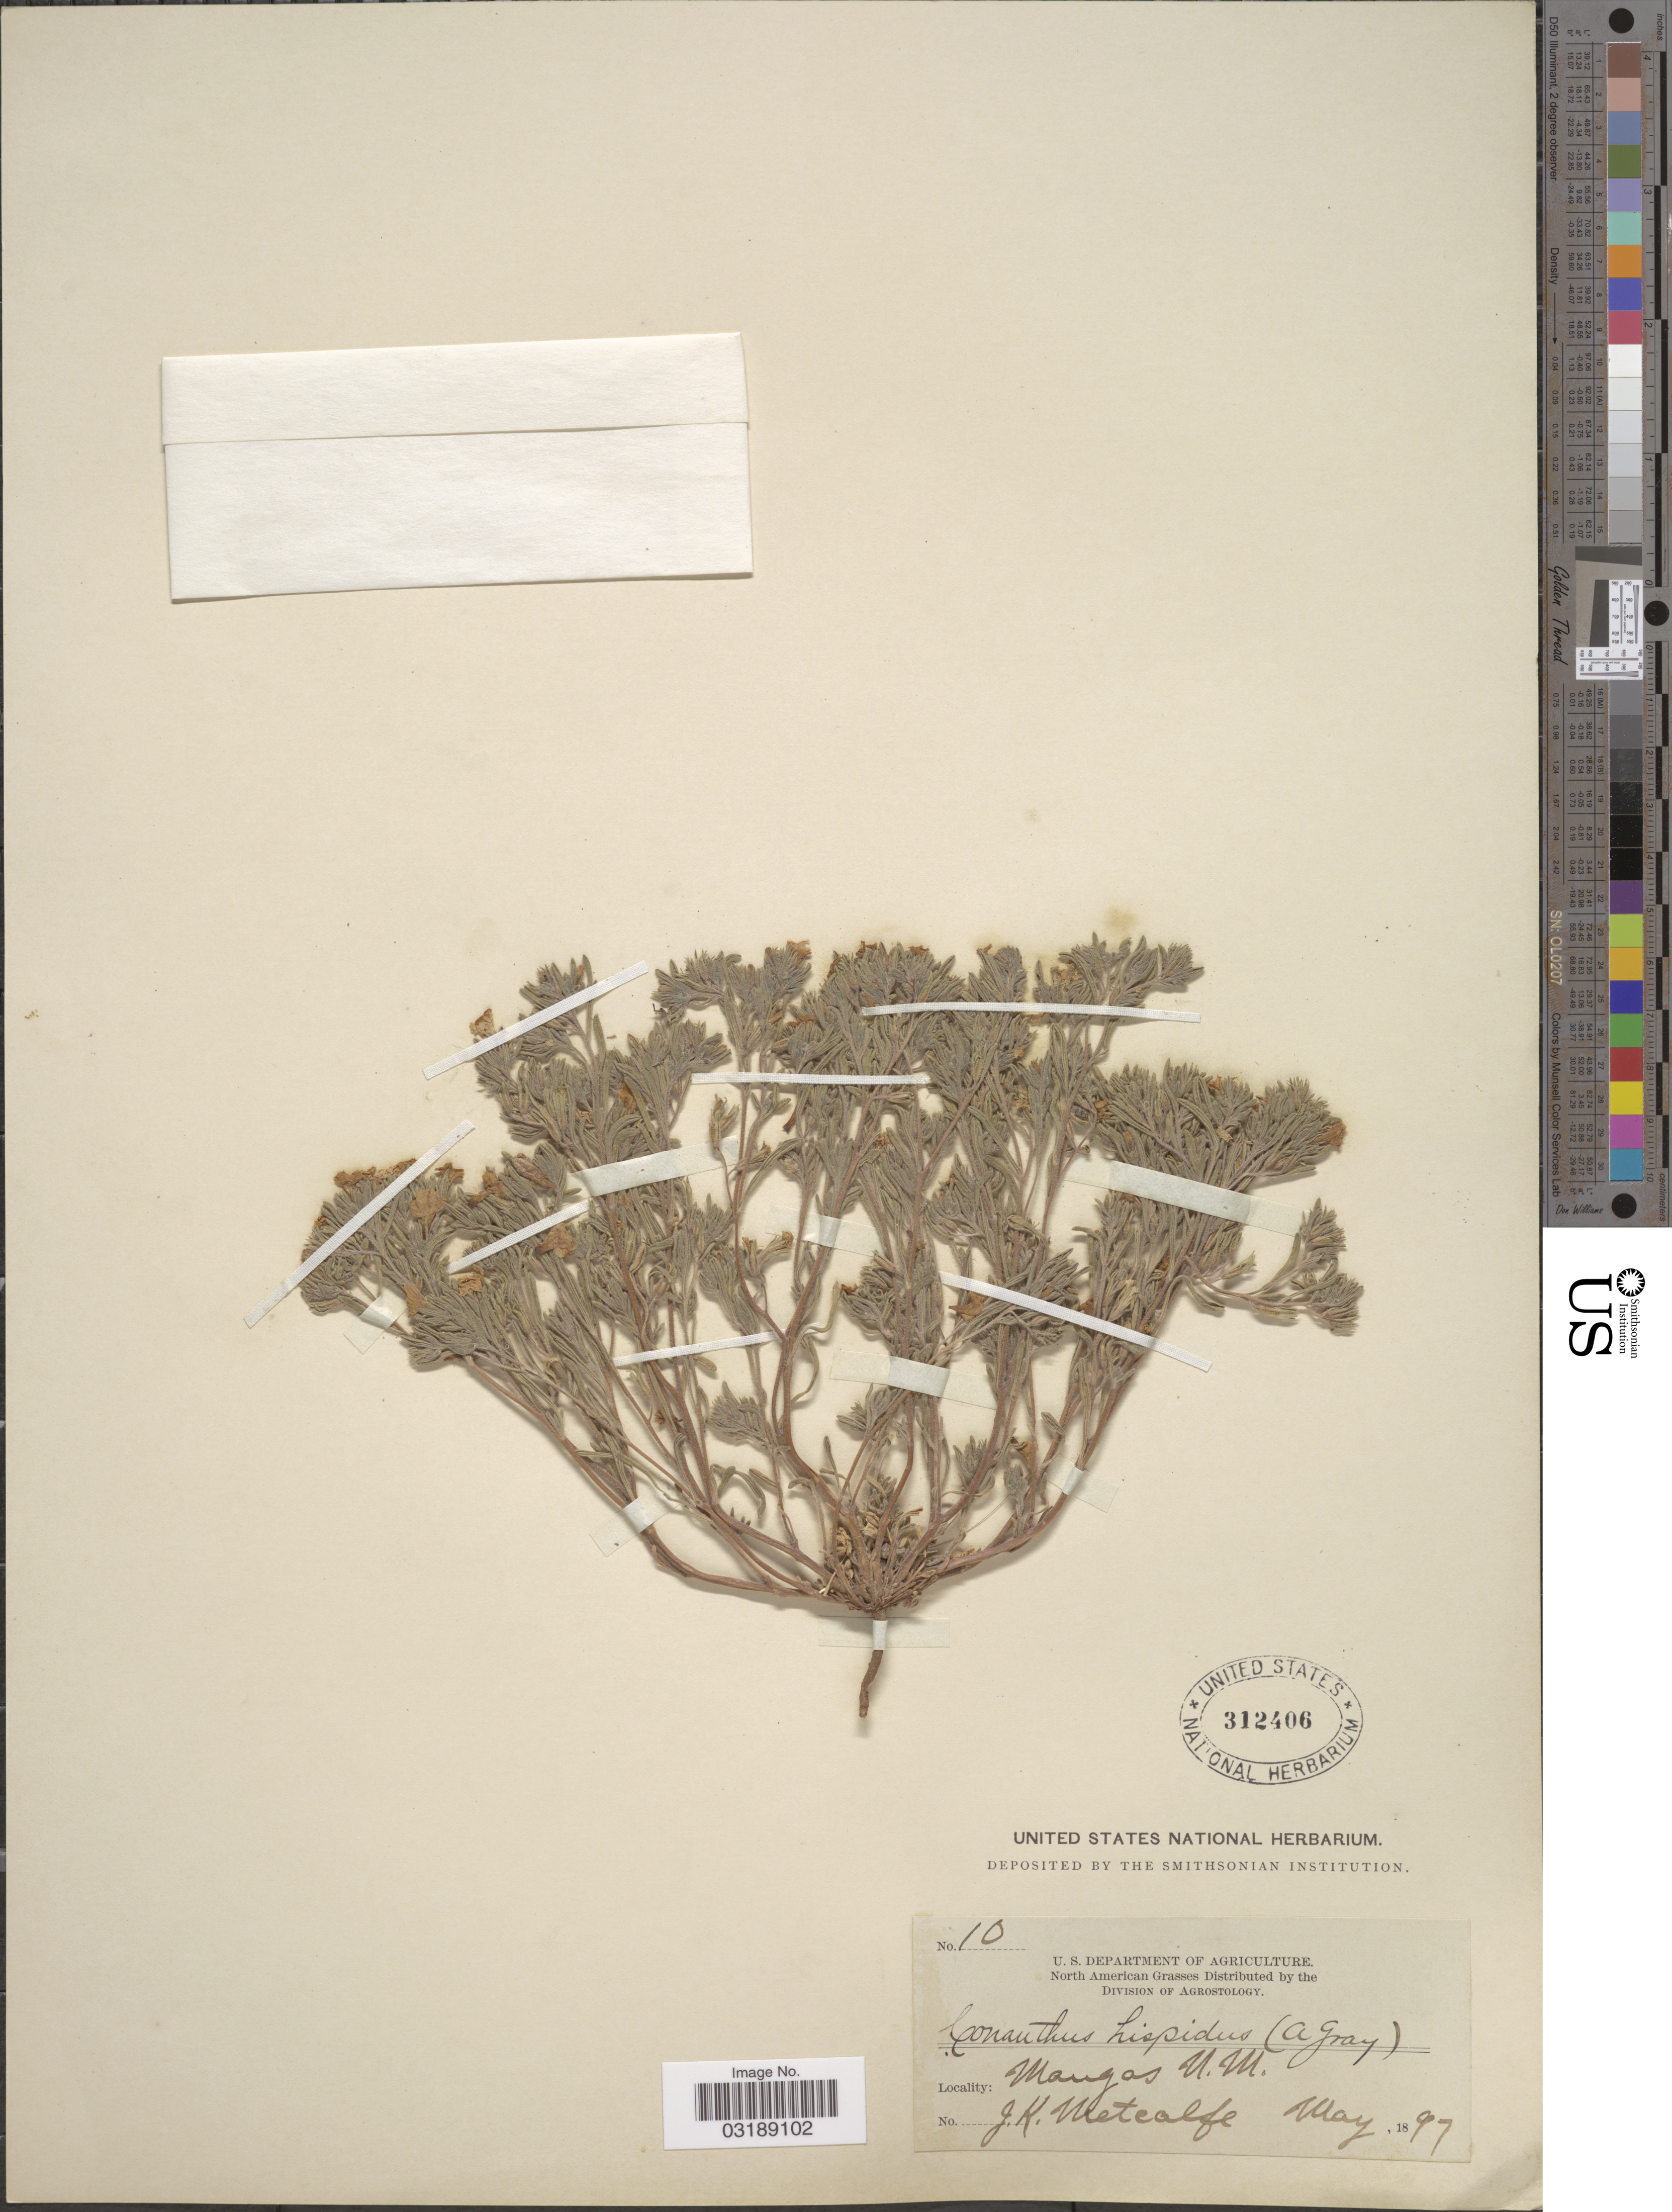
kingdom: Plantae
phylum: Tracheophyta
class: Magnoliopsida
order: Boraginales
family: Namaceae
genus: Nama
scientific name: Nama hispida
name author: A. Gray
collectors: J. Metcalfe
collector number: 10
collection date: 1897-05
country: United States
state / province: New Mexico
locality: Mangas, N.M.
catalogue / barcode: US 312406